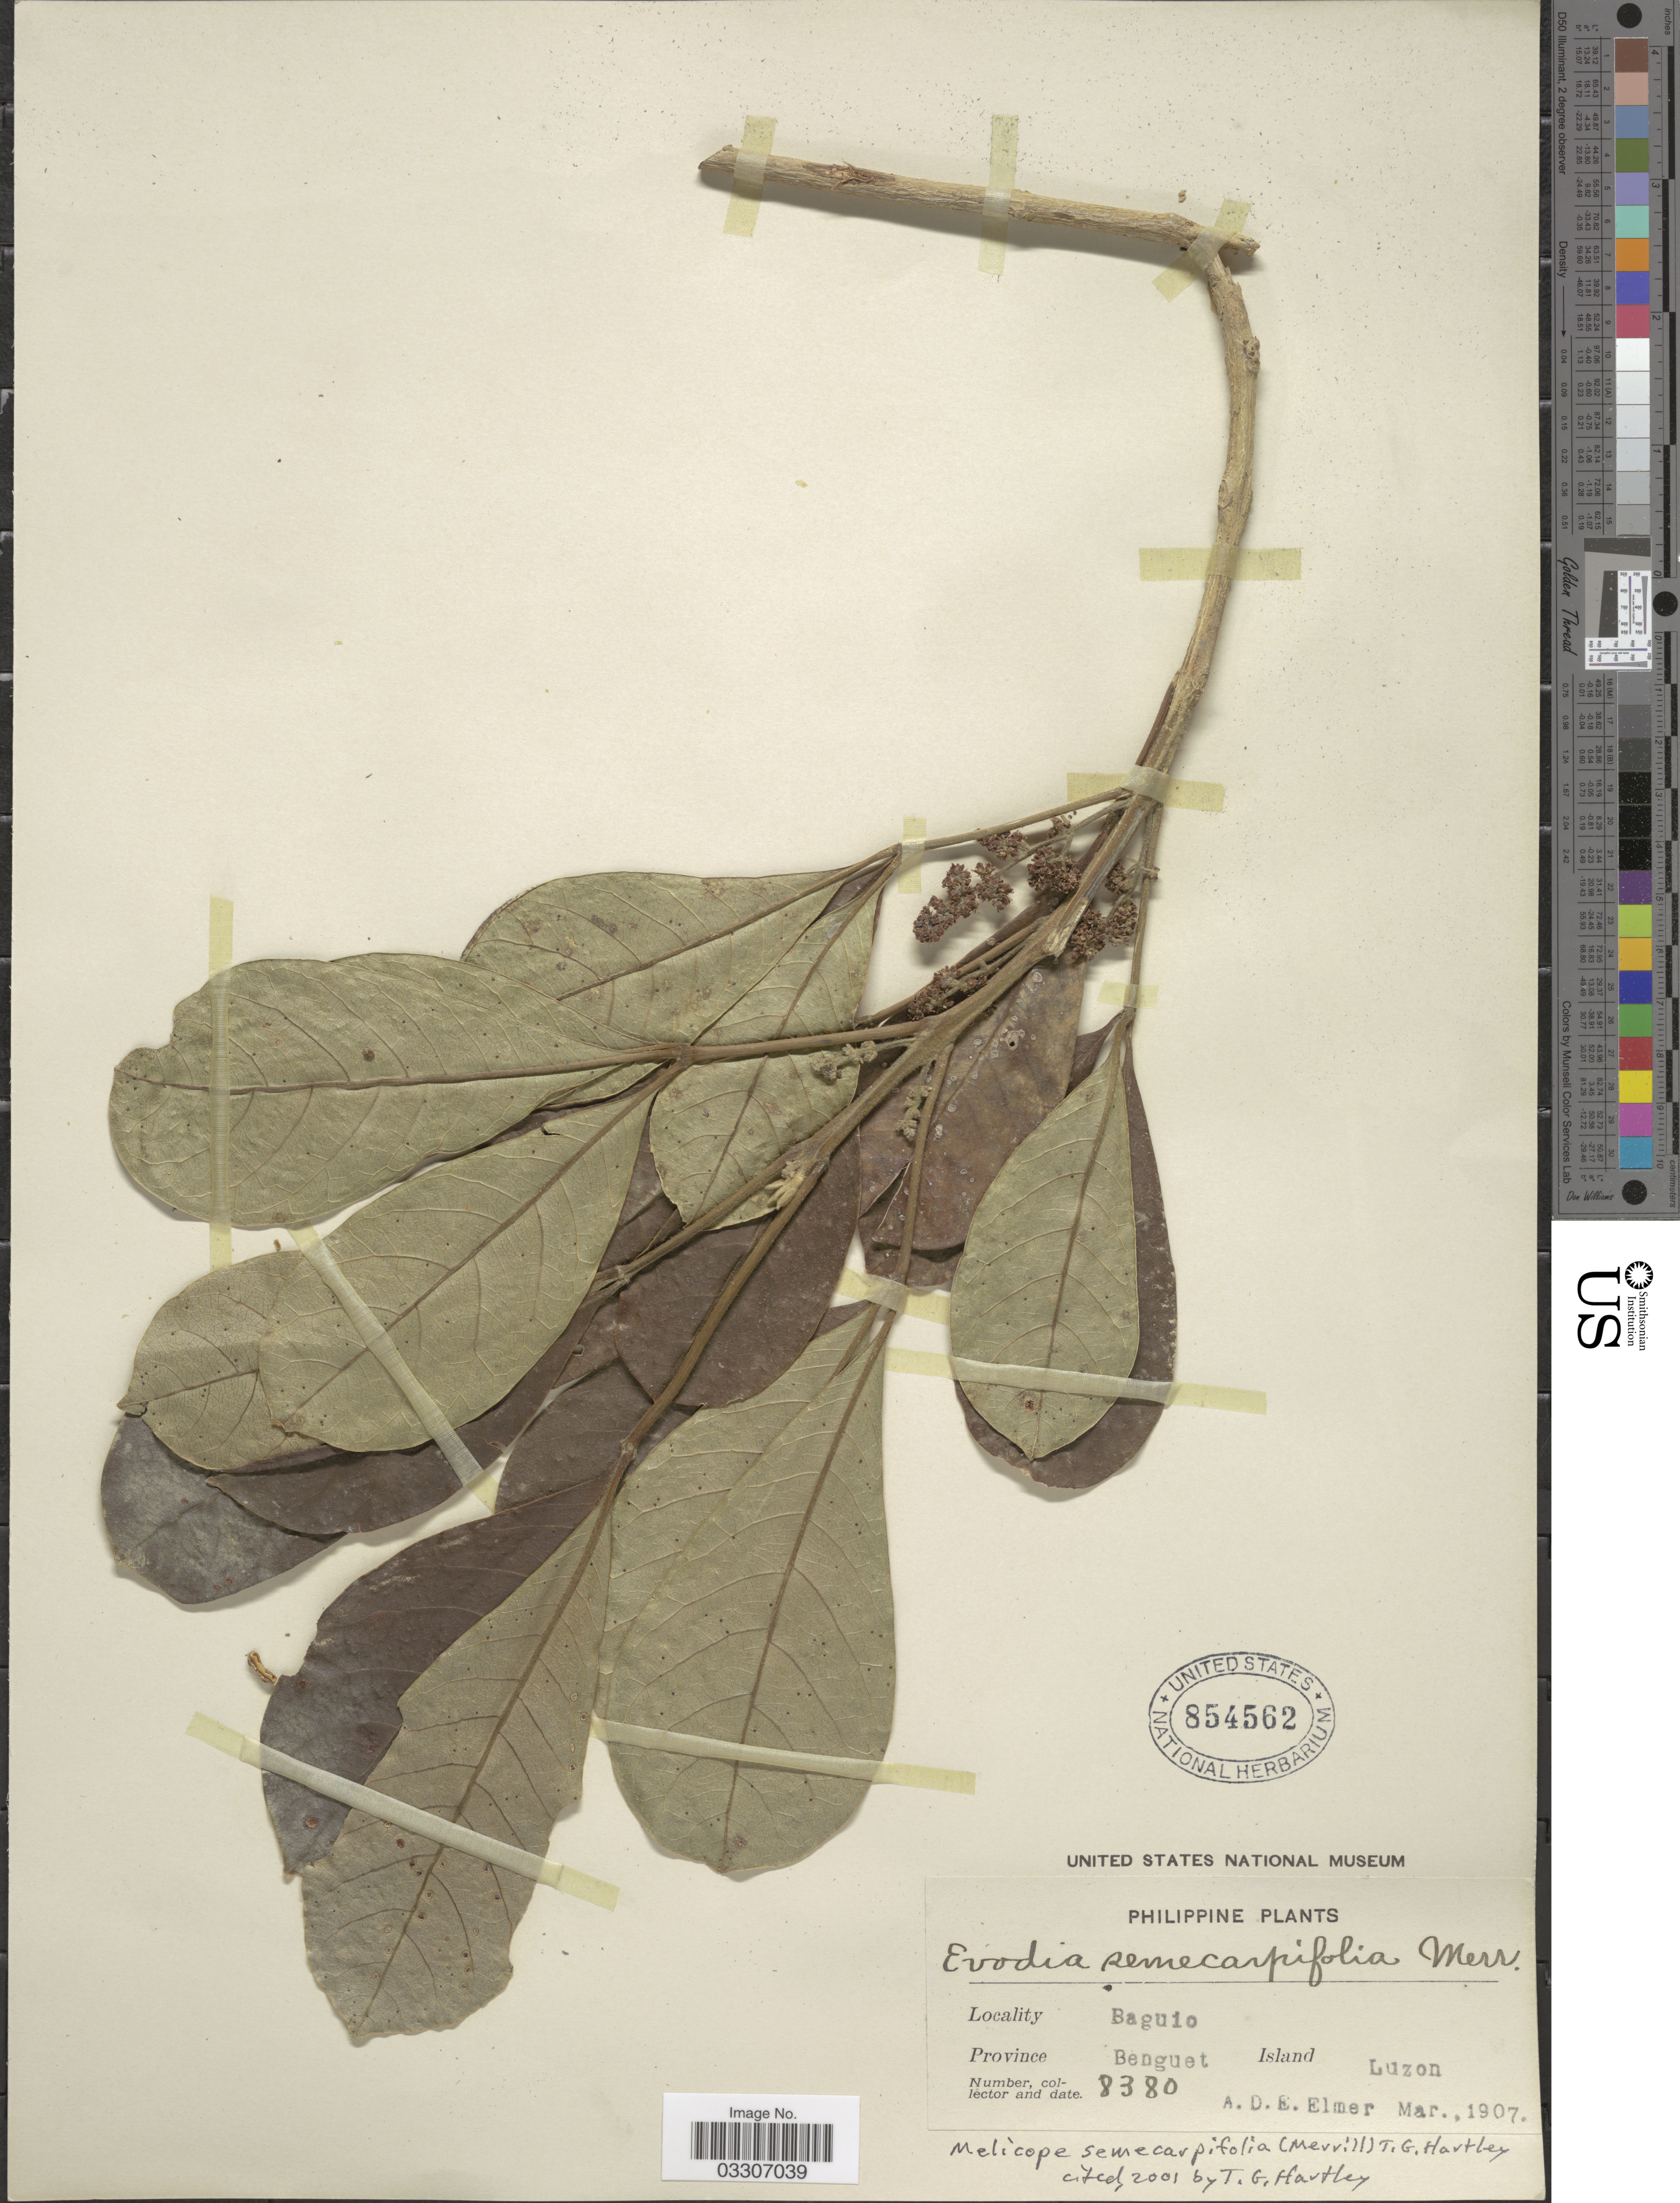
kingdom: Plantae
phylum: Tracheophyta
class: Magnoliopsida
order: Sapindales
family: Rutaceae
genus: Melicope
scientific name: Melicope semecarpifolia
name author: (Merr.) T.G. Hartley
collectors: A. D. E. Elmer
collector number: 8380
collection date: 1907-03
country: Philippines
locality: Baguio. Province Benguet Island Luzon.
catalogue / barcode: US 854562